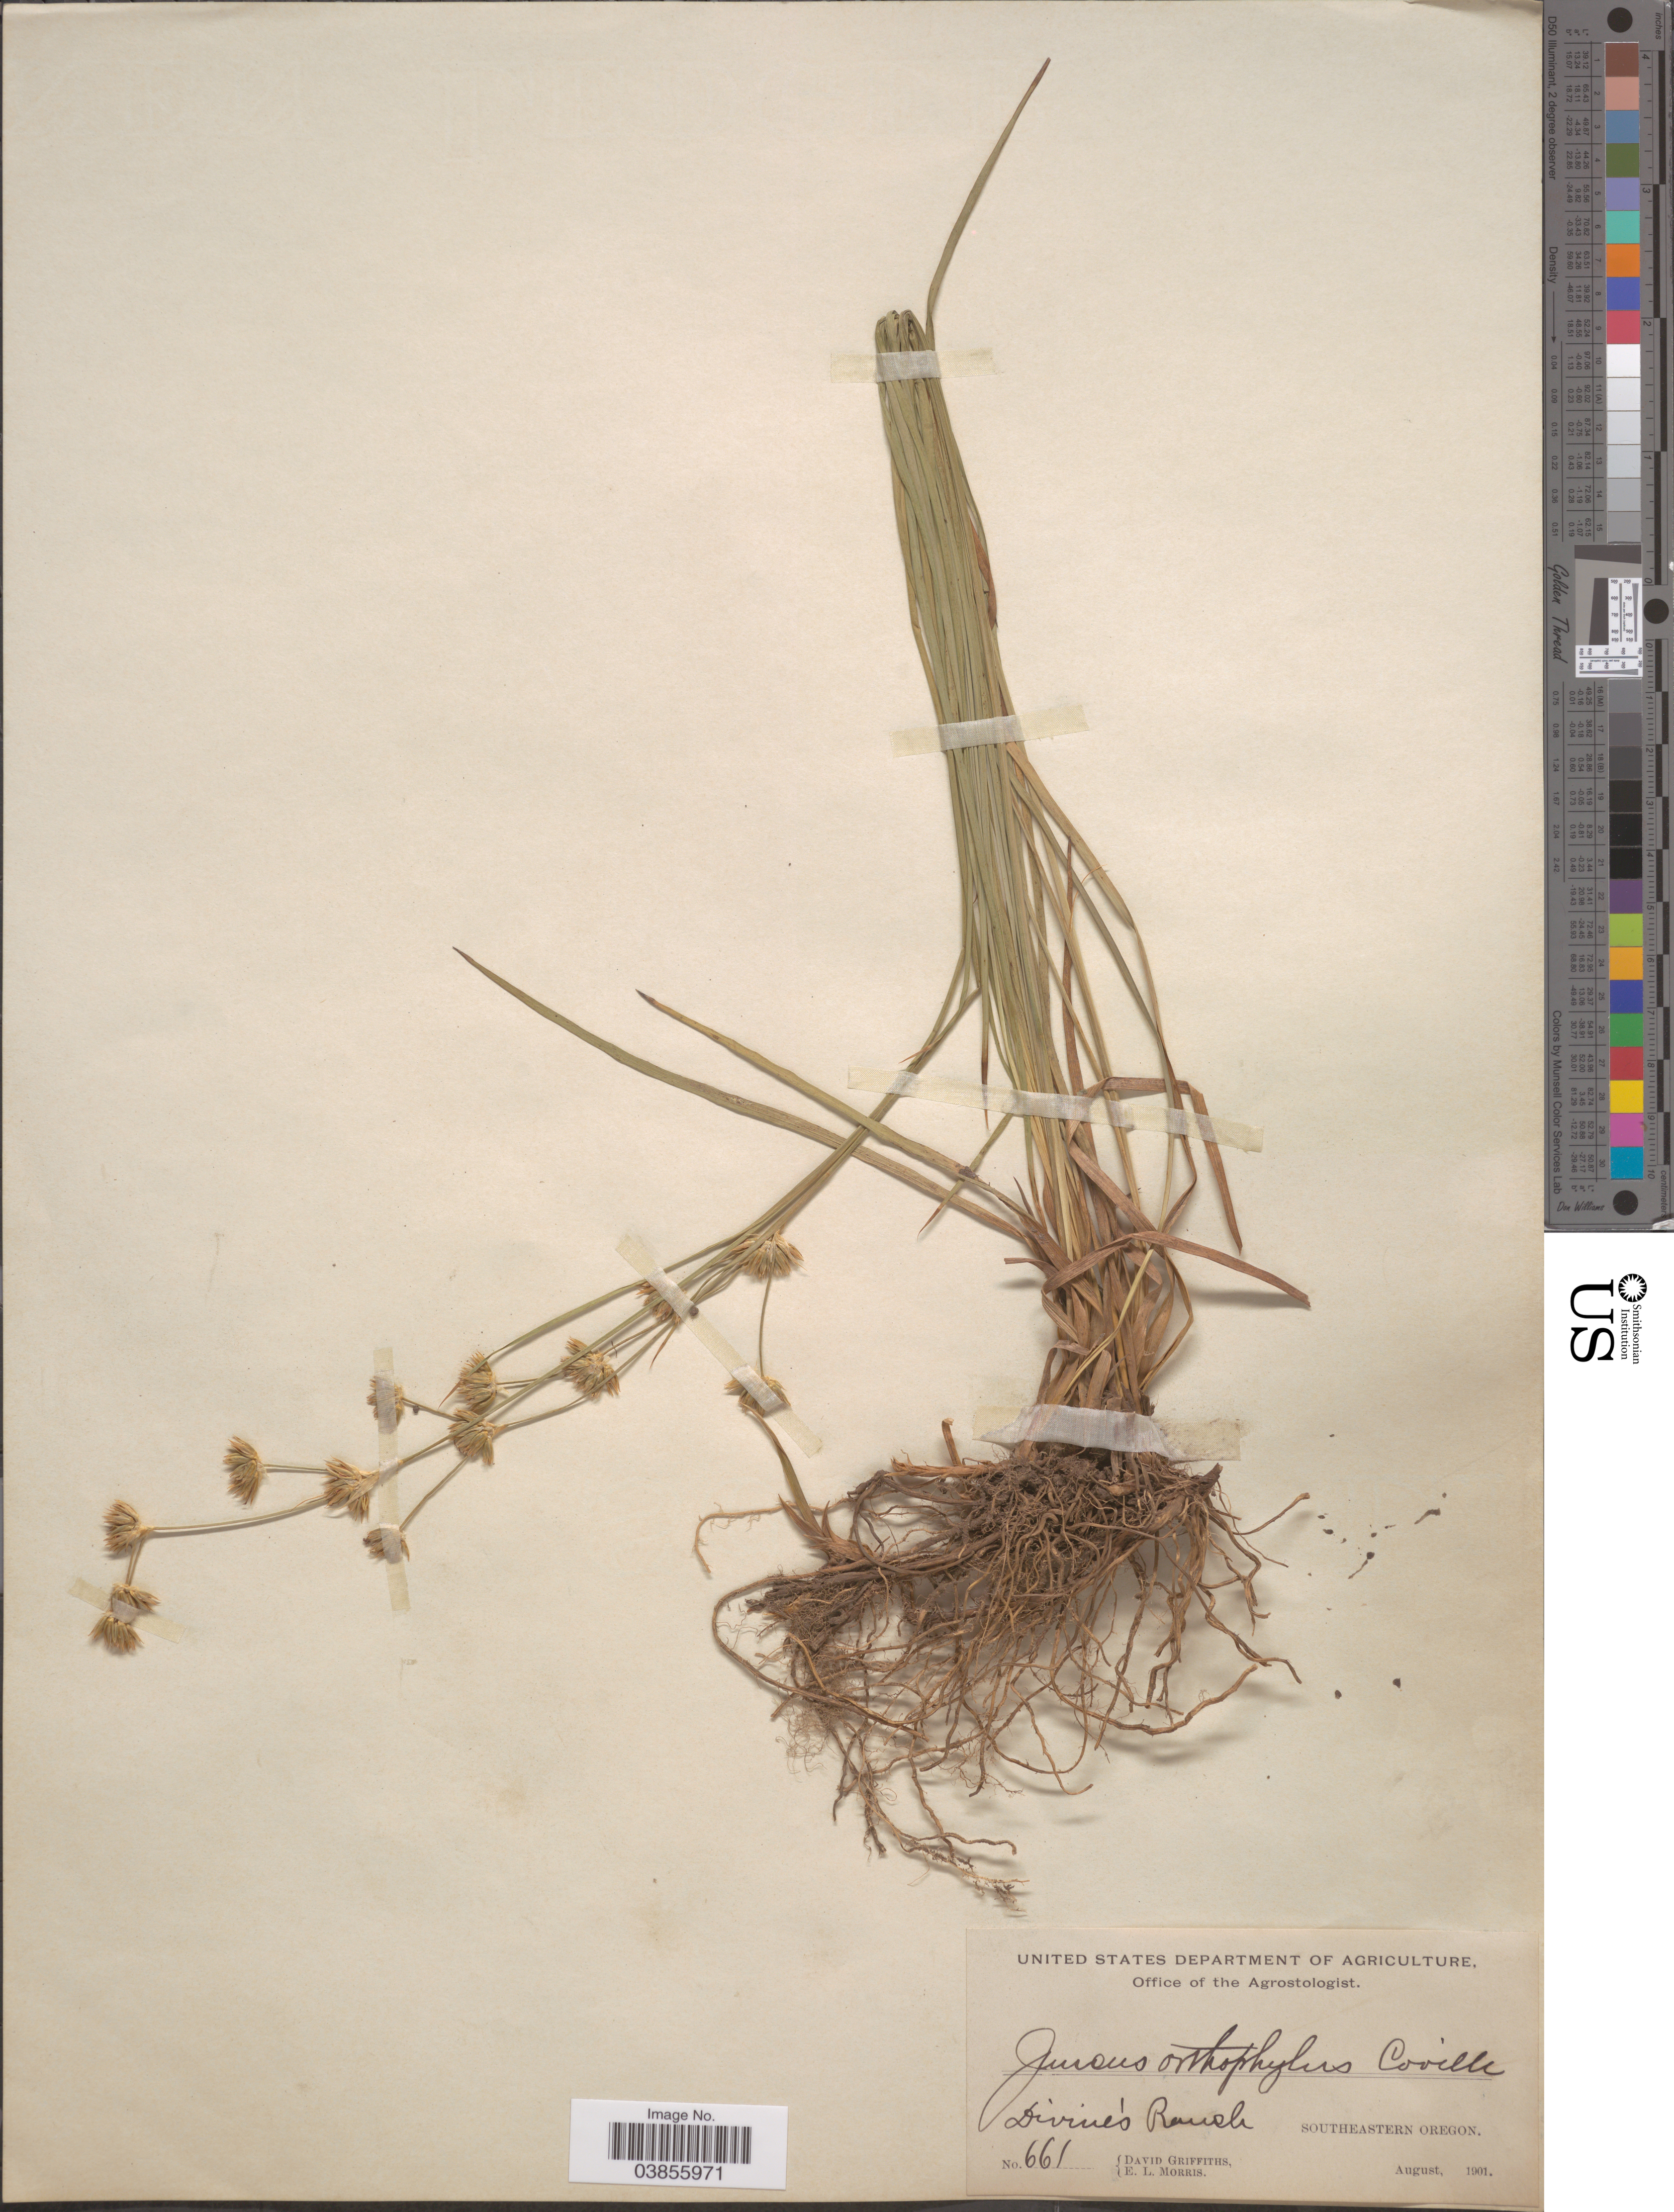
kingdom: Plantae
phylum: Tracheophyta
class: Liliopsida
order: Poales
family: Juncaceae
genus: Juncus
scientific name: Juncus orthophyllus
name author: Coville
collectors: D. Griffiths & E. Morris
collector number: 661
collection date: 1901-08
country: United States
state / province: Oregon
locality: Divine's Ranch. Southeastern Oregon.